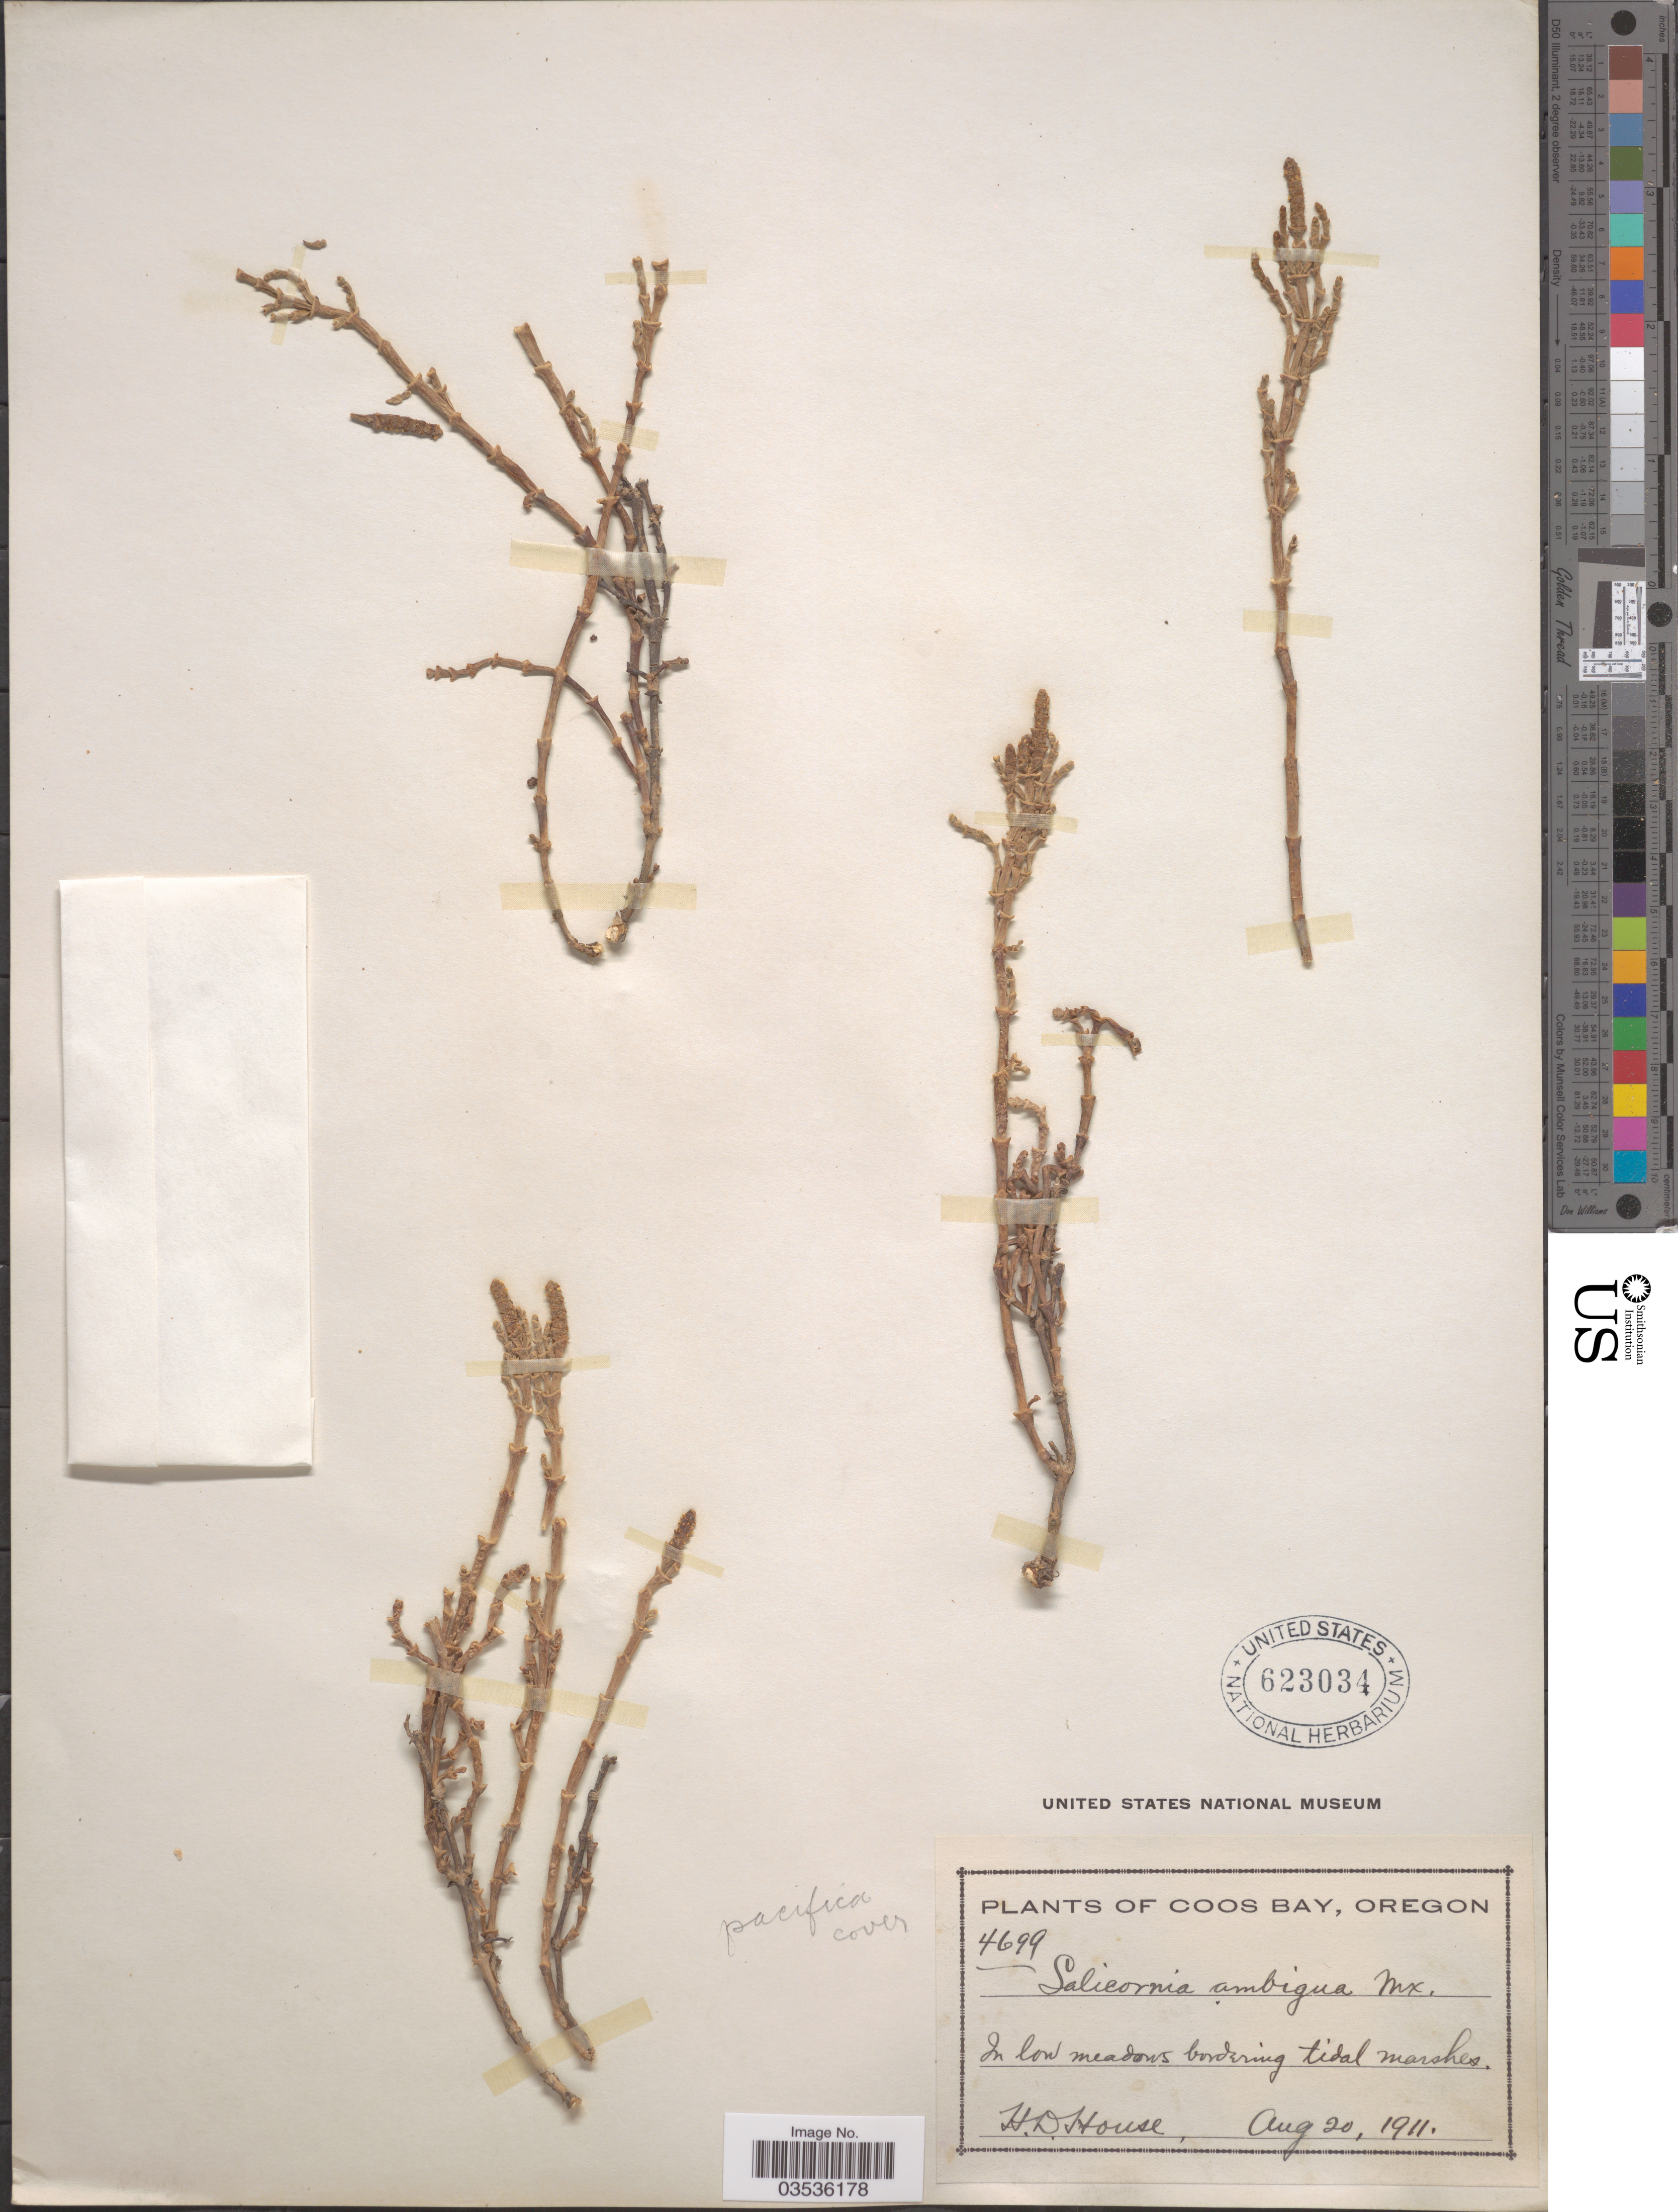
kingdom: Plantae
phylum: Tracheophyta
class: Magnoliopsida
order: Caryophyllales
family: Amaranthaceae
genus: Salicornia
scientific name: Salicornia pacifica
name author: Standl.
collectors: H. D. House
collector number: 4699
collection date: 1911-08-20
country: United States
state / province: Oregon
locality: Coos Bay.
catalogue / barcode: US 623034